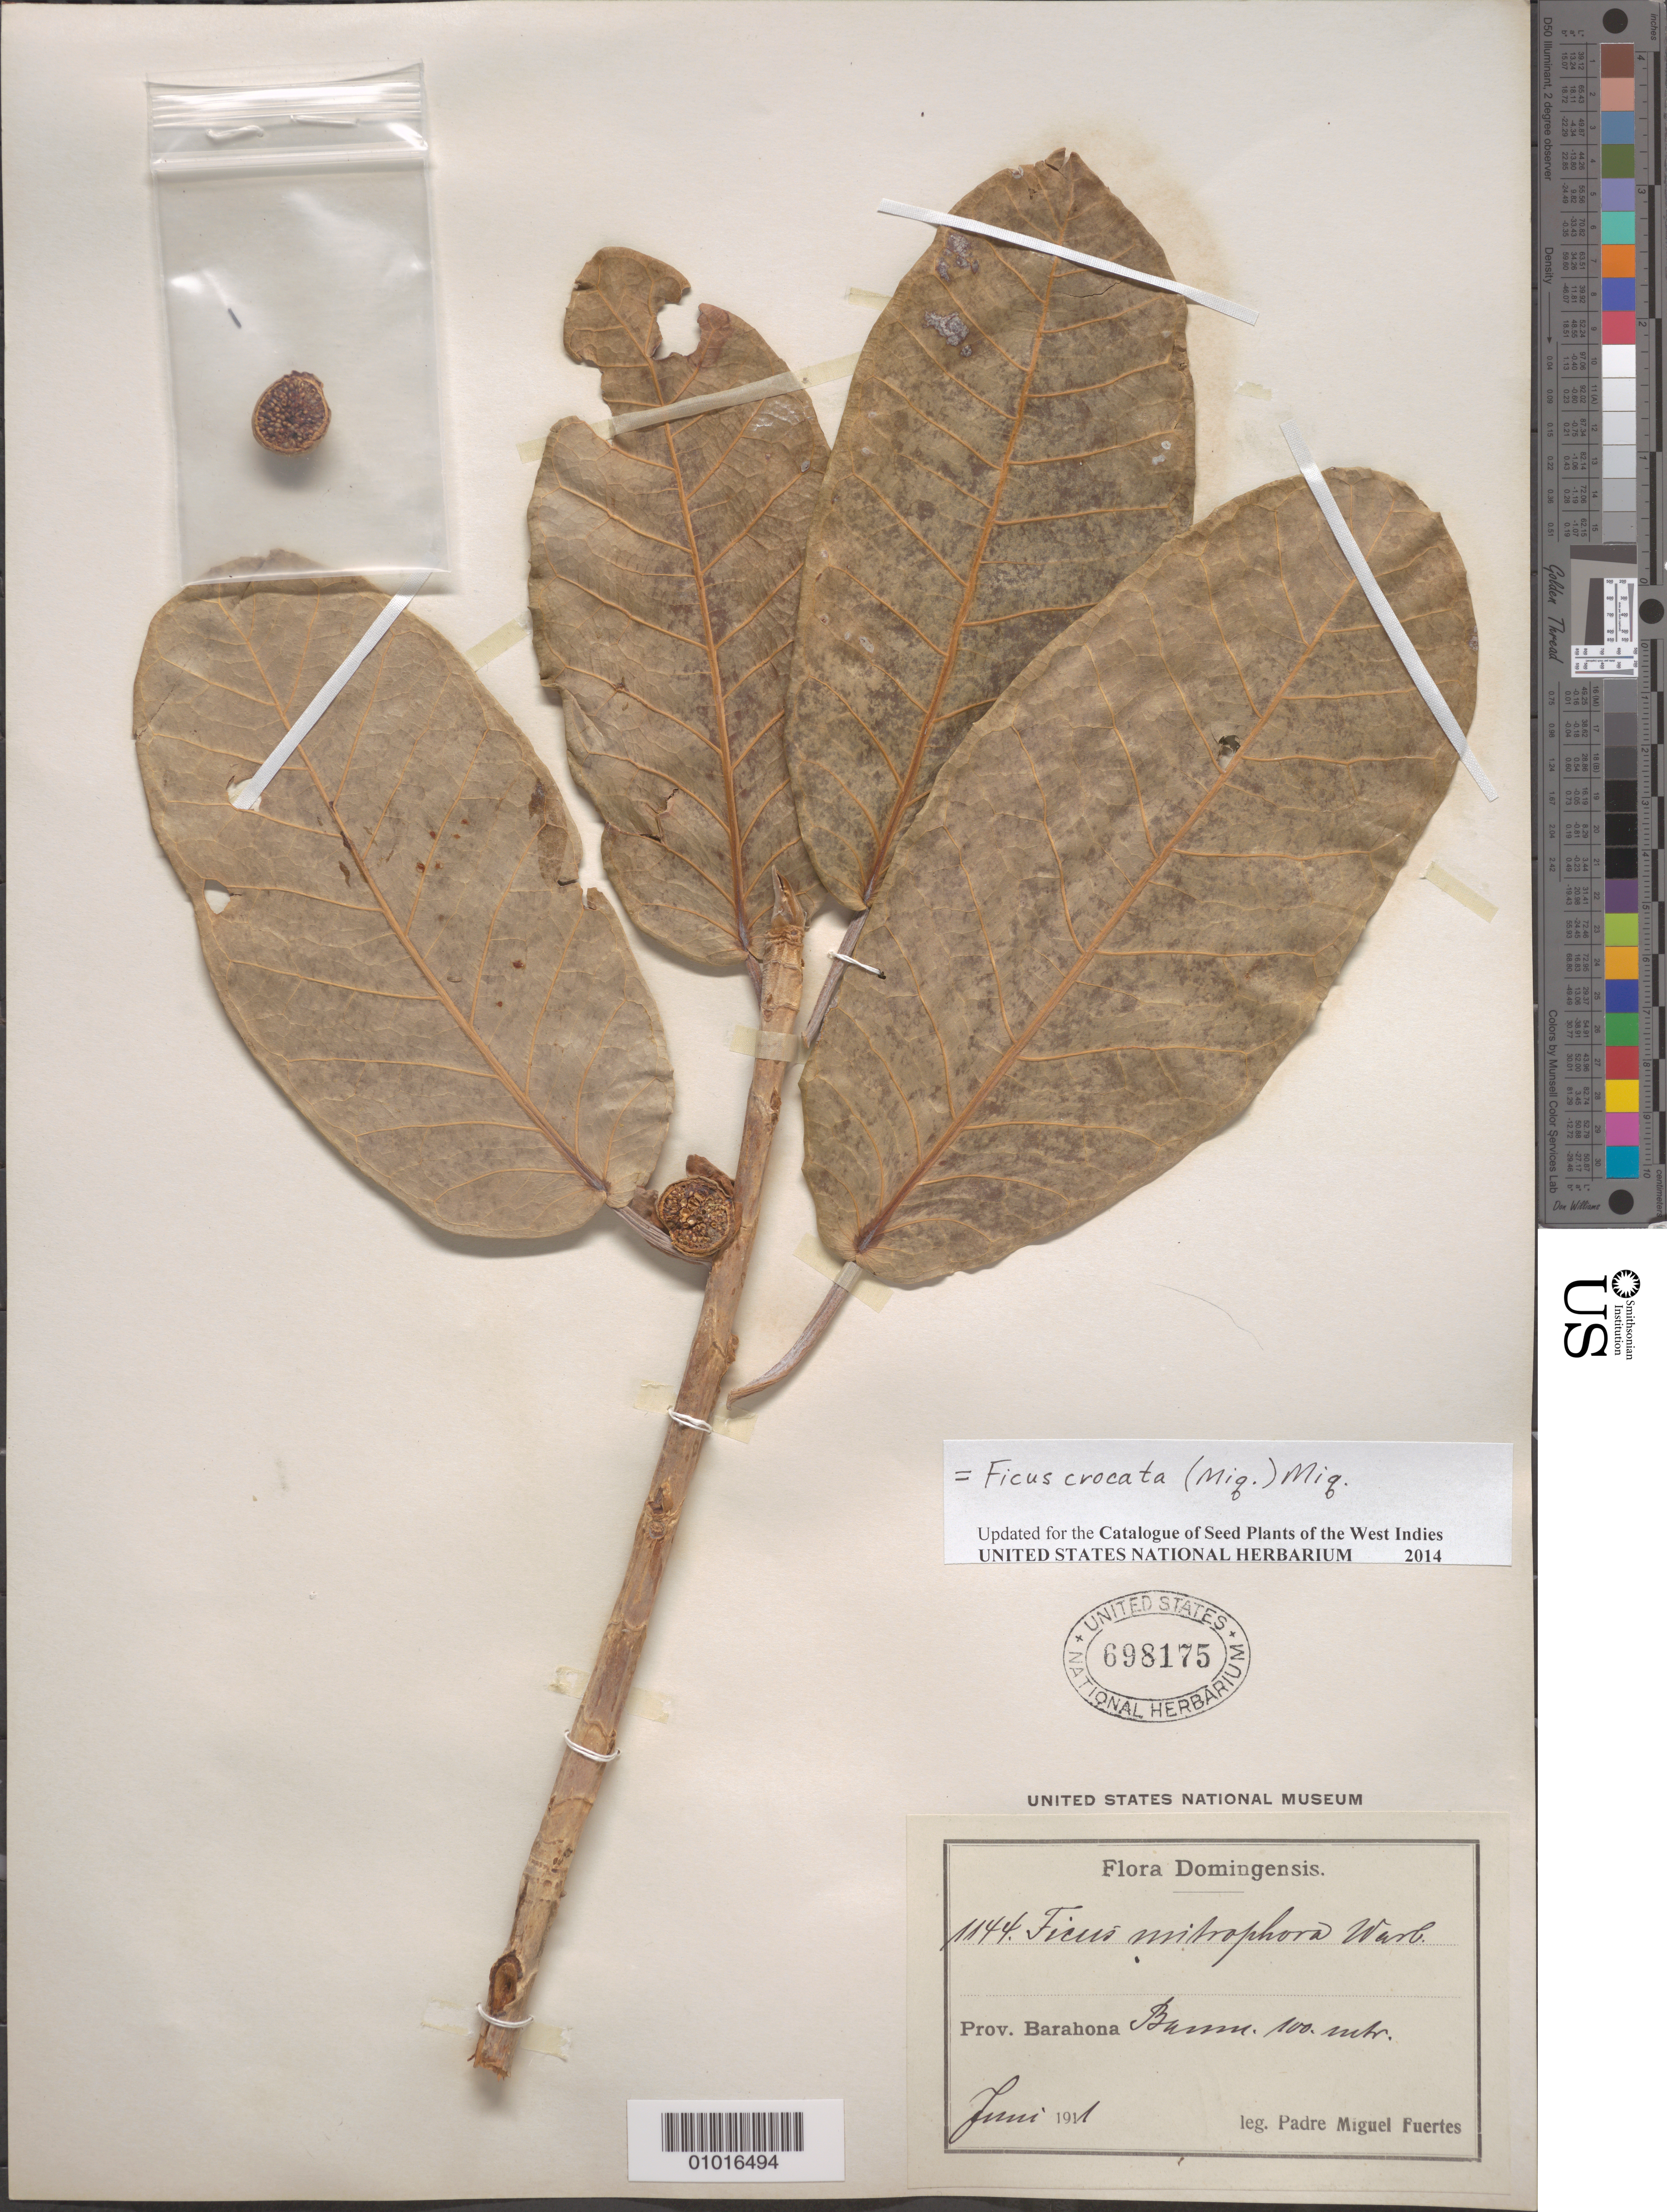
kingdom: Plantae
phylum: Tracheophyta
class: Magnoliopsida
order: Rosales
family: Moraceae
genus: Ficus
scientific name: Ficus crocata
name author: (Miq.) Miq.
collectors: M. D. Fuertes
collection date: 1911-06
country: Dominican Republic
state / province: Barahona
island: Hispaniola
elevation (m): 100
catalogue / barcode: US 698175